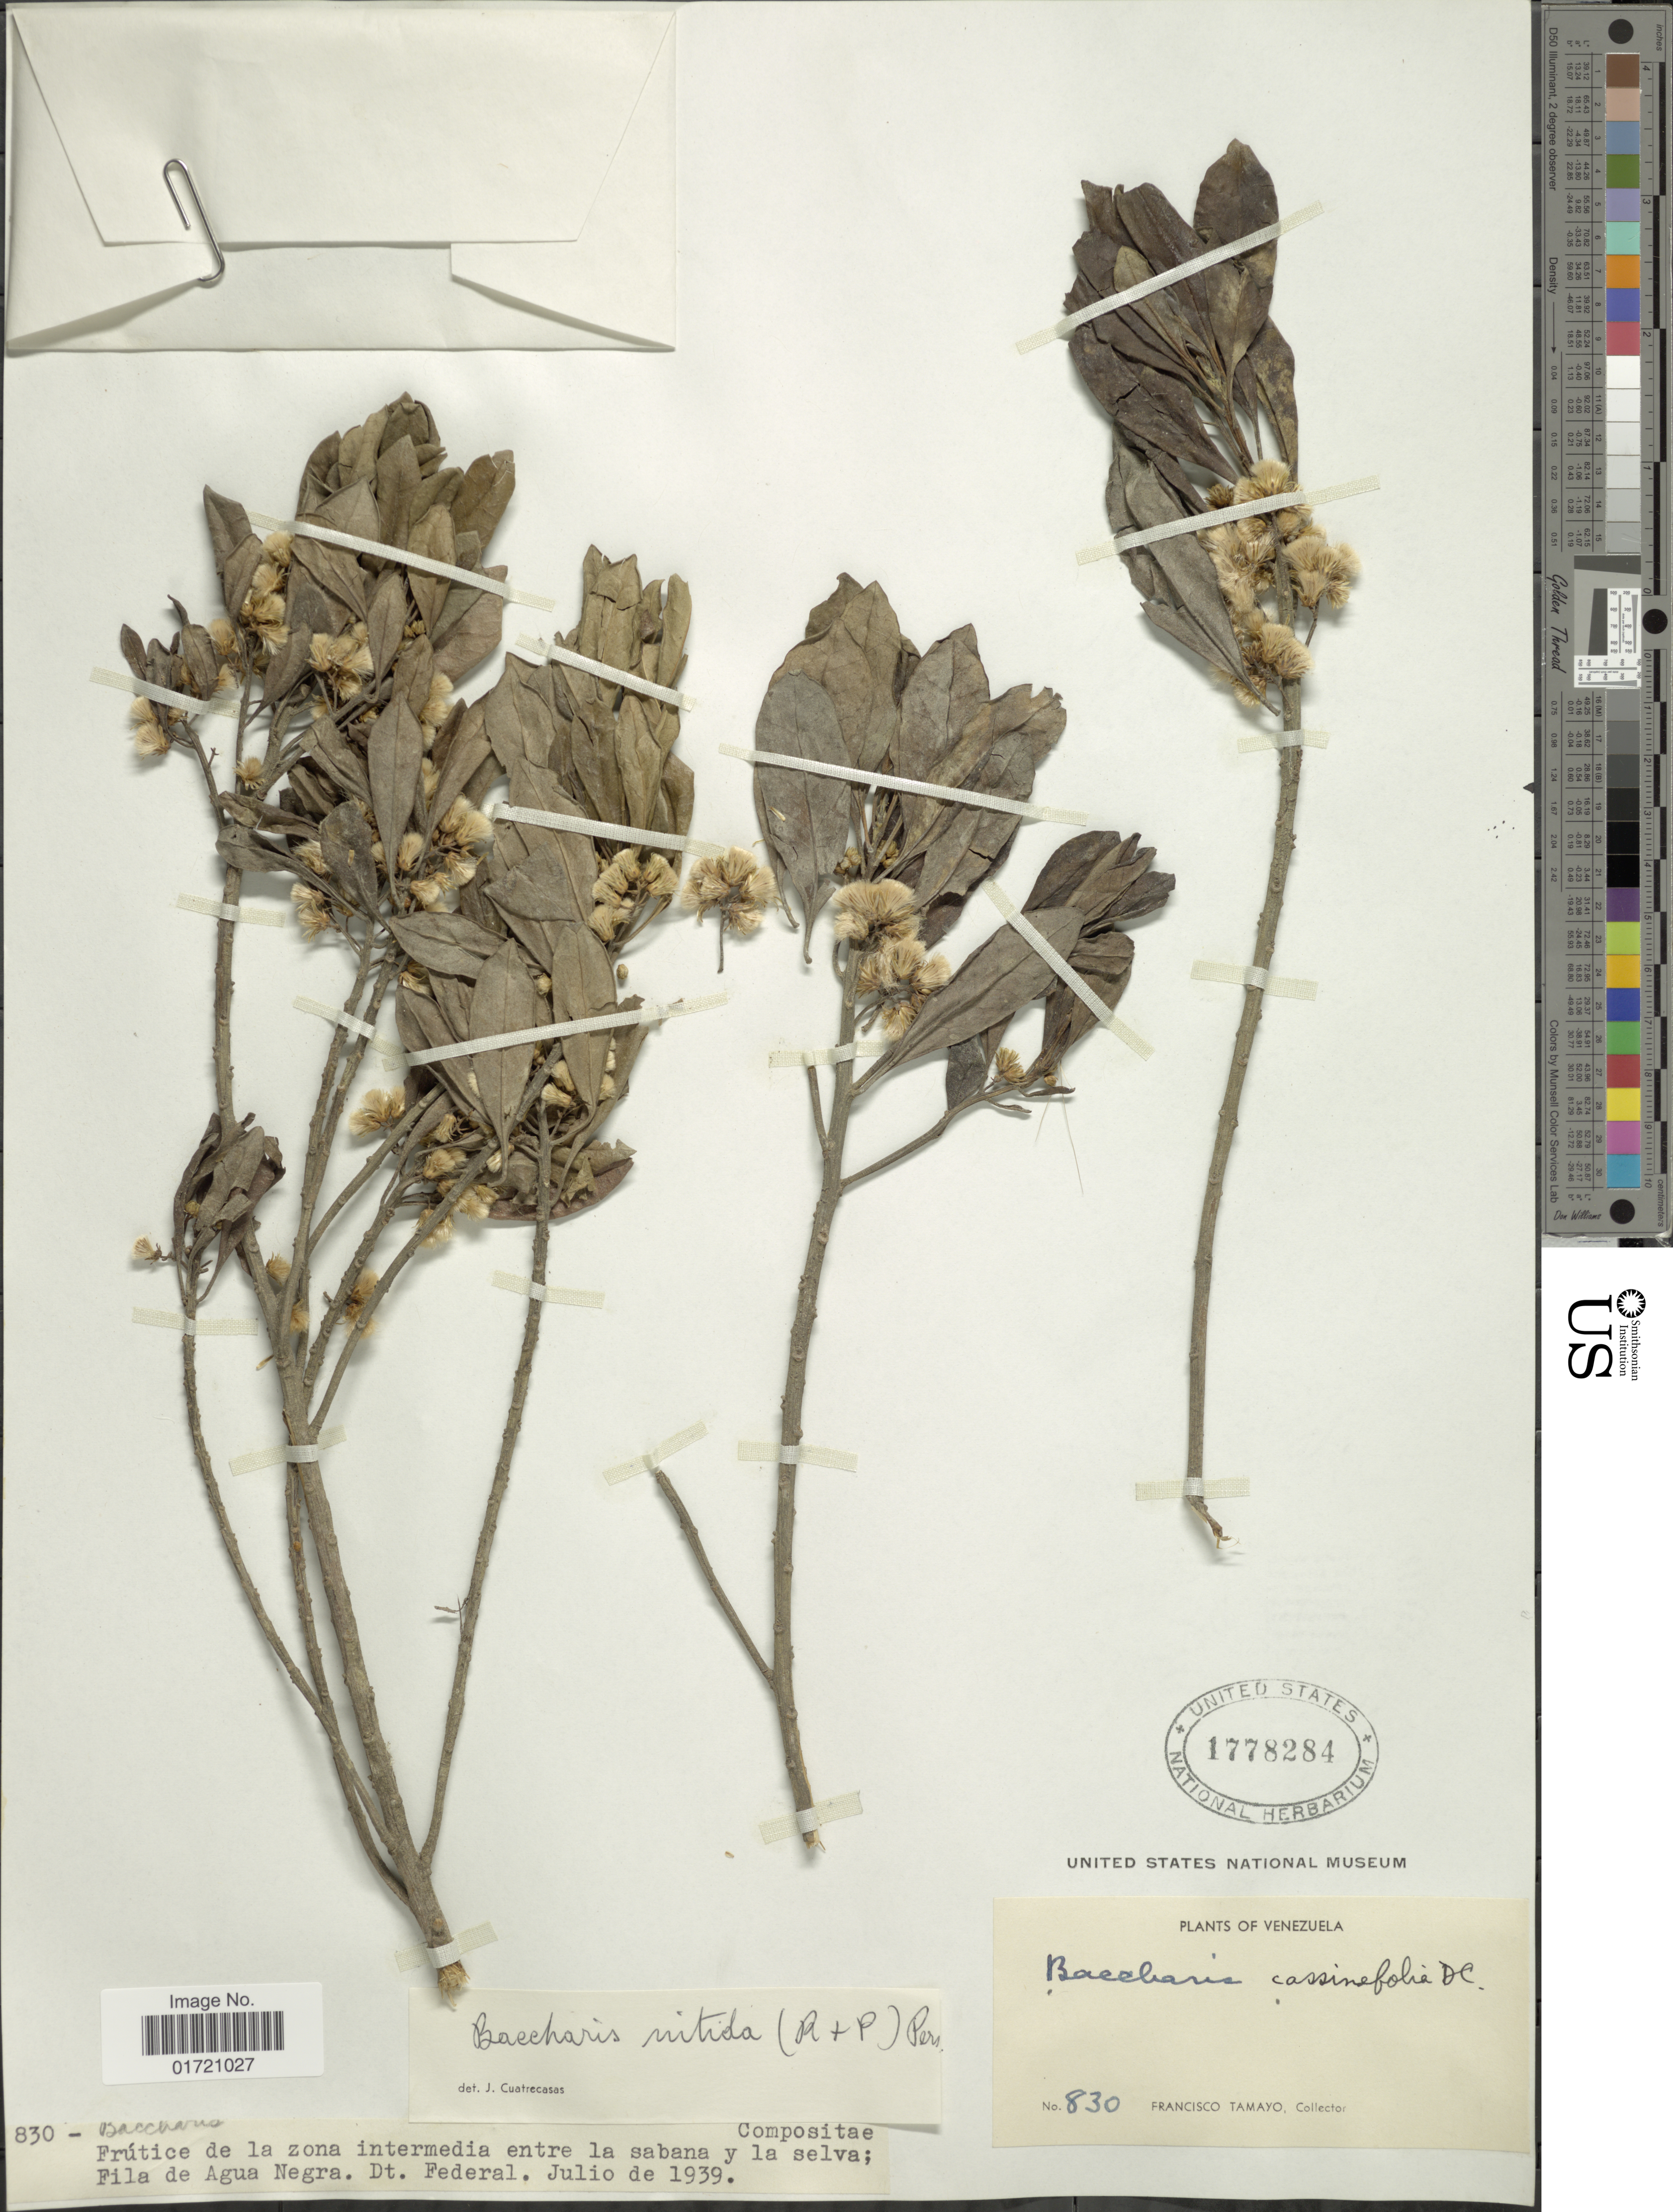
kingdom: Plantae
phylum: Tracheophyta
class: Magnoliopsida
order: Asterales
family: Asteraceae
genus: Baccharis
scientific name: Baccharis nitida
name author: (Ruiz & Pav.) Pers.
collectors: F. Tamayo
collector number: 830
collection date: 1939-07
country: Venezuela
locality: Fila de Agua Negra. Dt. Federal.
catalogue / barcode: US 1778284